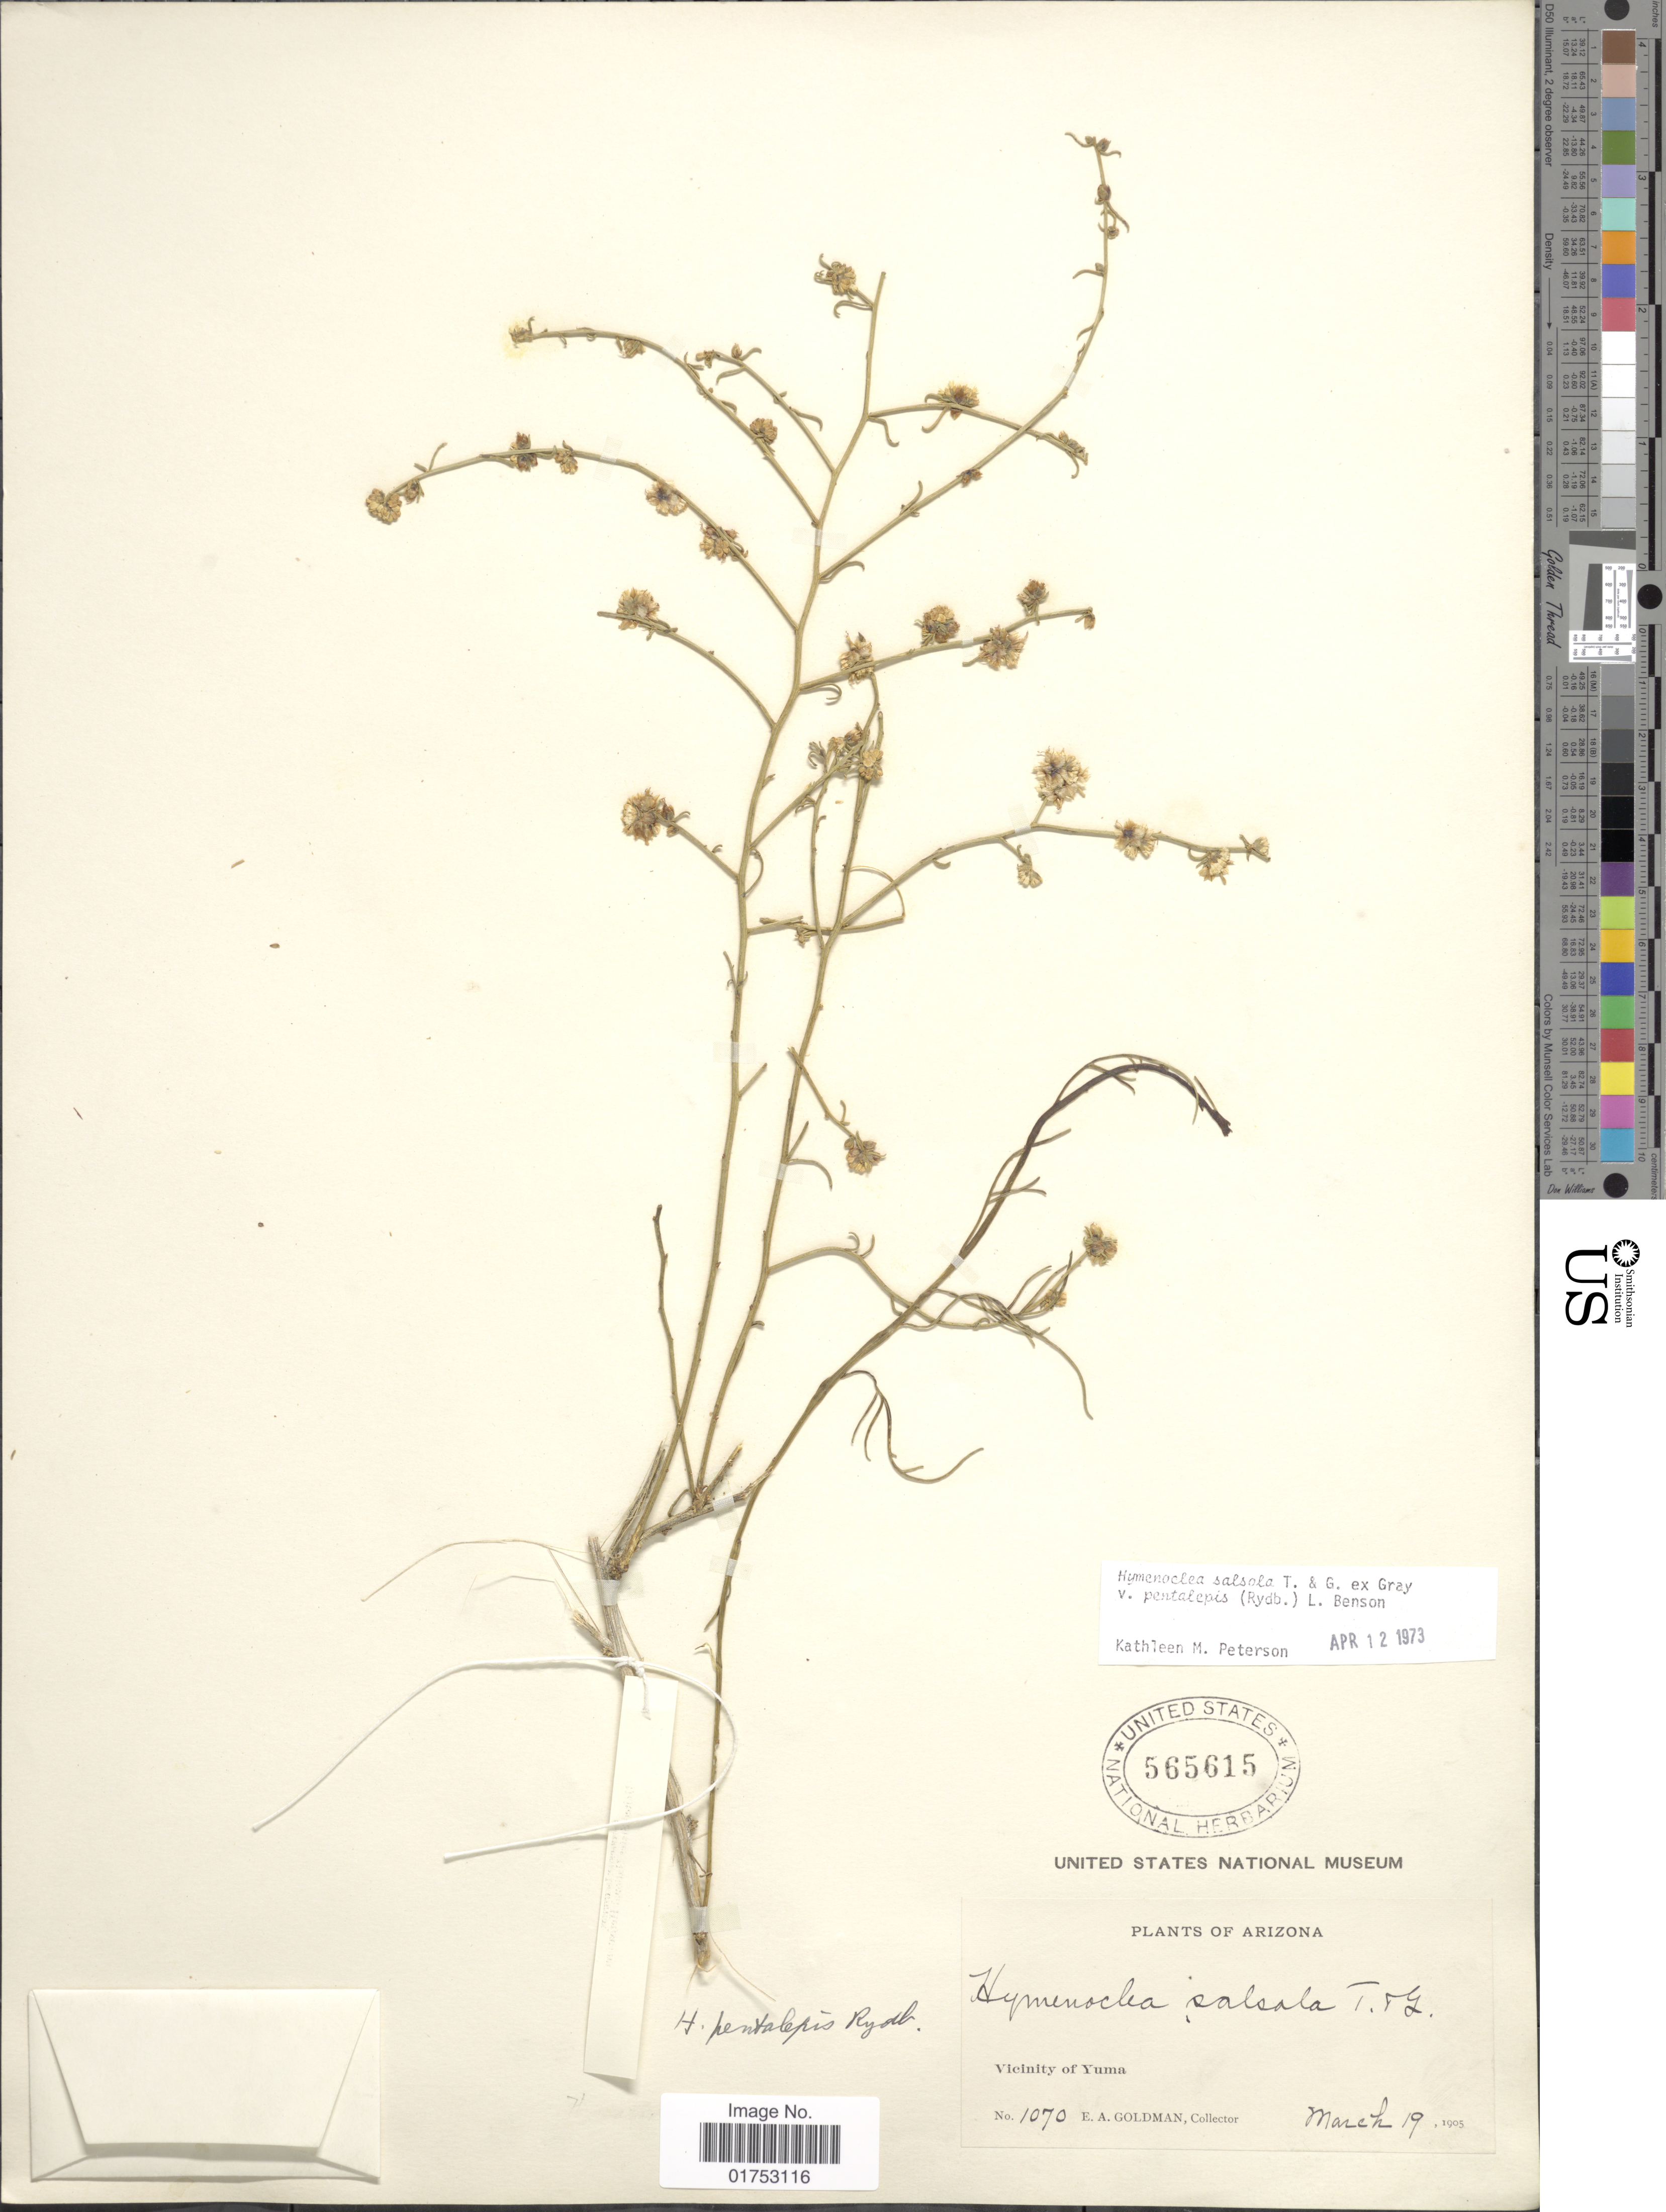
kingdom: Plantae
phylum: Tracheophyta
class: Magnoliopsida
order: Asterales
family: Asteraceae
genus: Hymenoclea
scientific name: Hymenoclea salsola var. pentalepis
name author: (Rydb.) L.D. Benson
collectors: E. A. Goldman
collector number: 1070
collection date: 1905-03-19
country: United States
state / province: Arizona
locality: Vicinity of Yuma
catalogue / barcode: US 565615